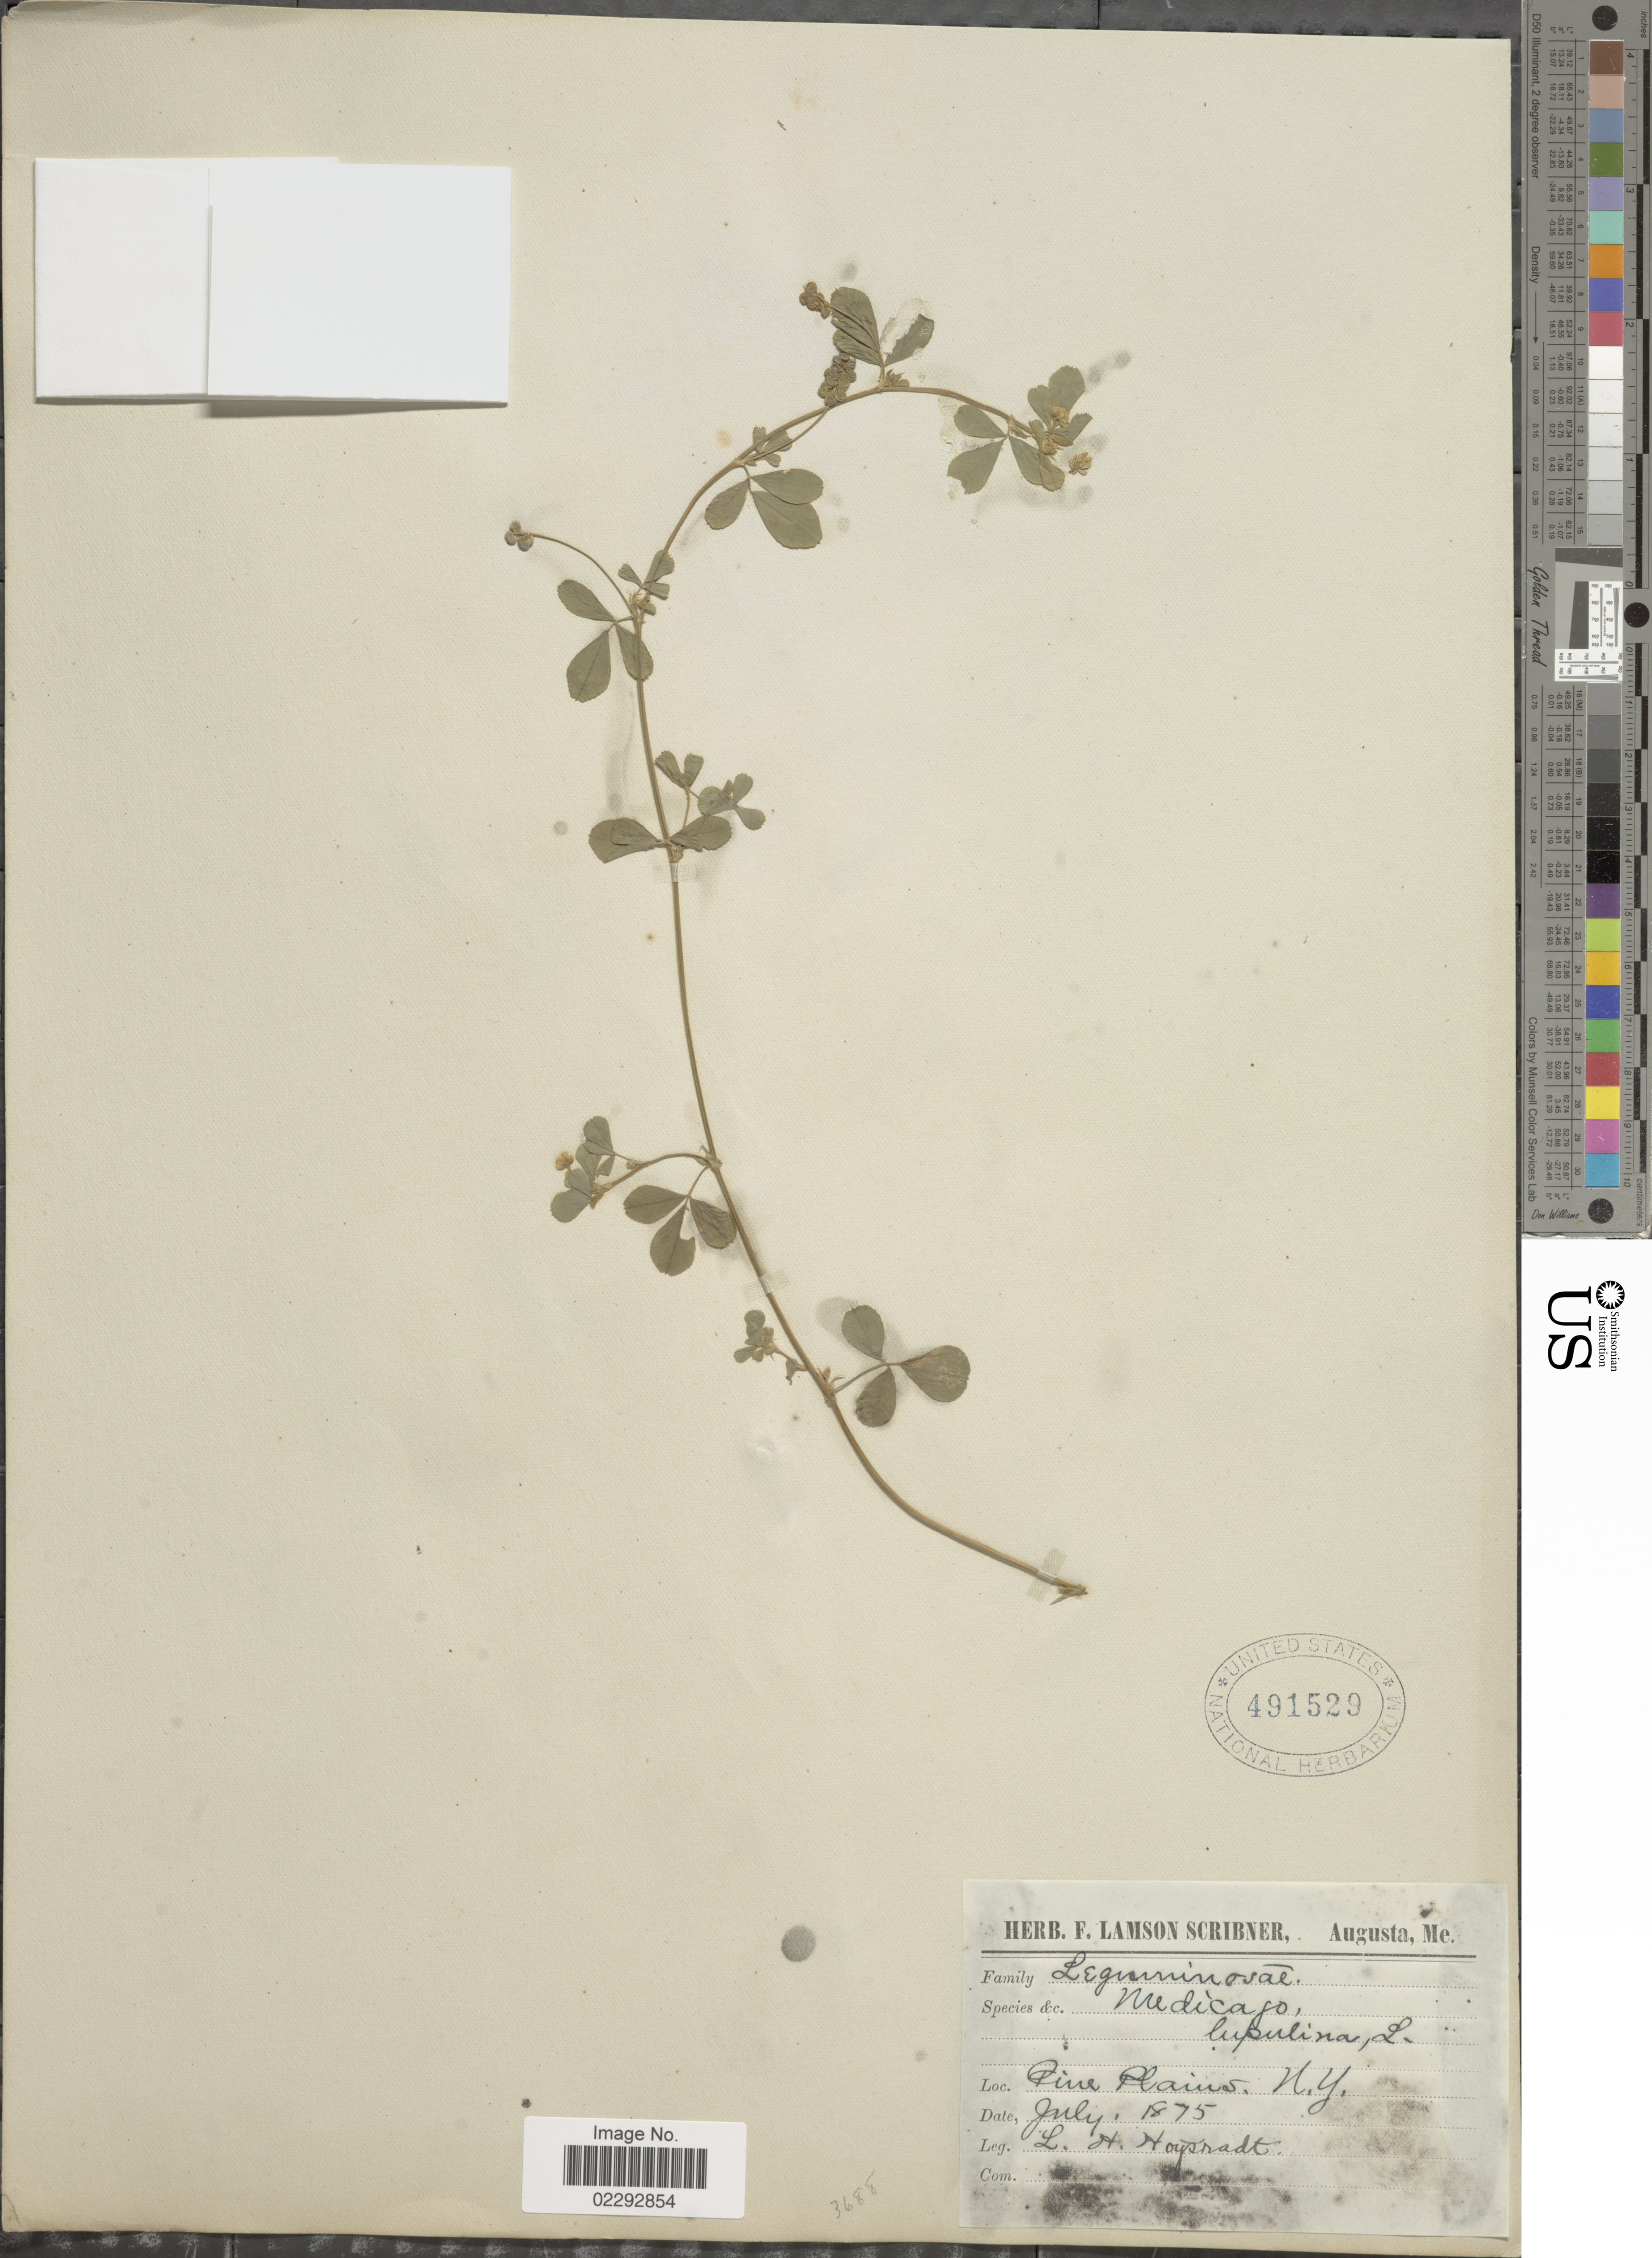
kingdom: Plantae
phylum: Tracheophyta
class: Magnoliopsida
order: Fabales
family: Fabaceae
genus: Medicago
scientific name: Medicago lupulina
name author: L.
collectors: L. Hoysradt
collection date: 1875-07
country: United States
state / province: New York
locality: Pine Plains, N.Y.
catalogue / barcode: US 491529